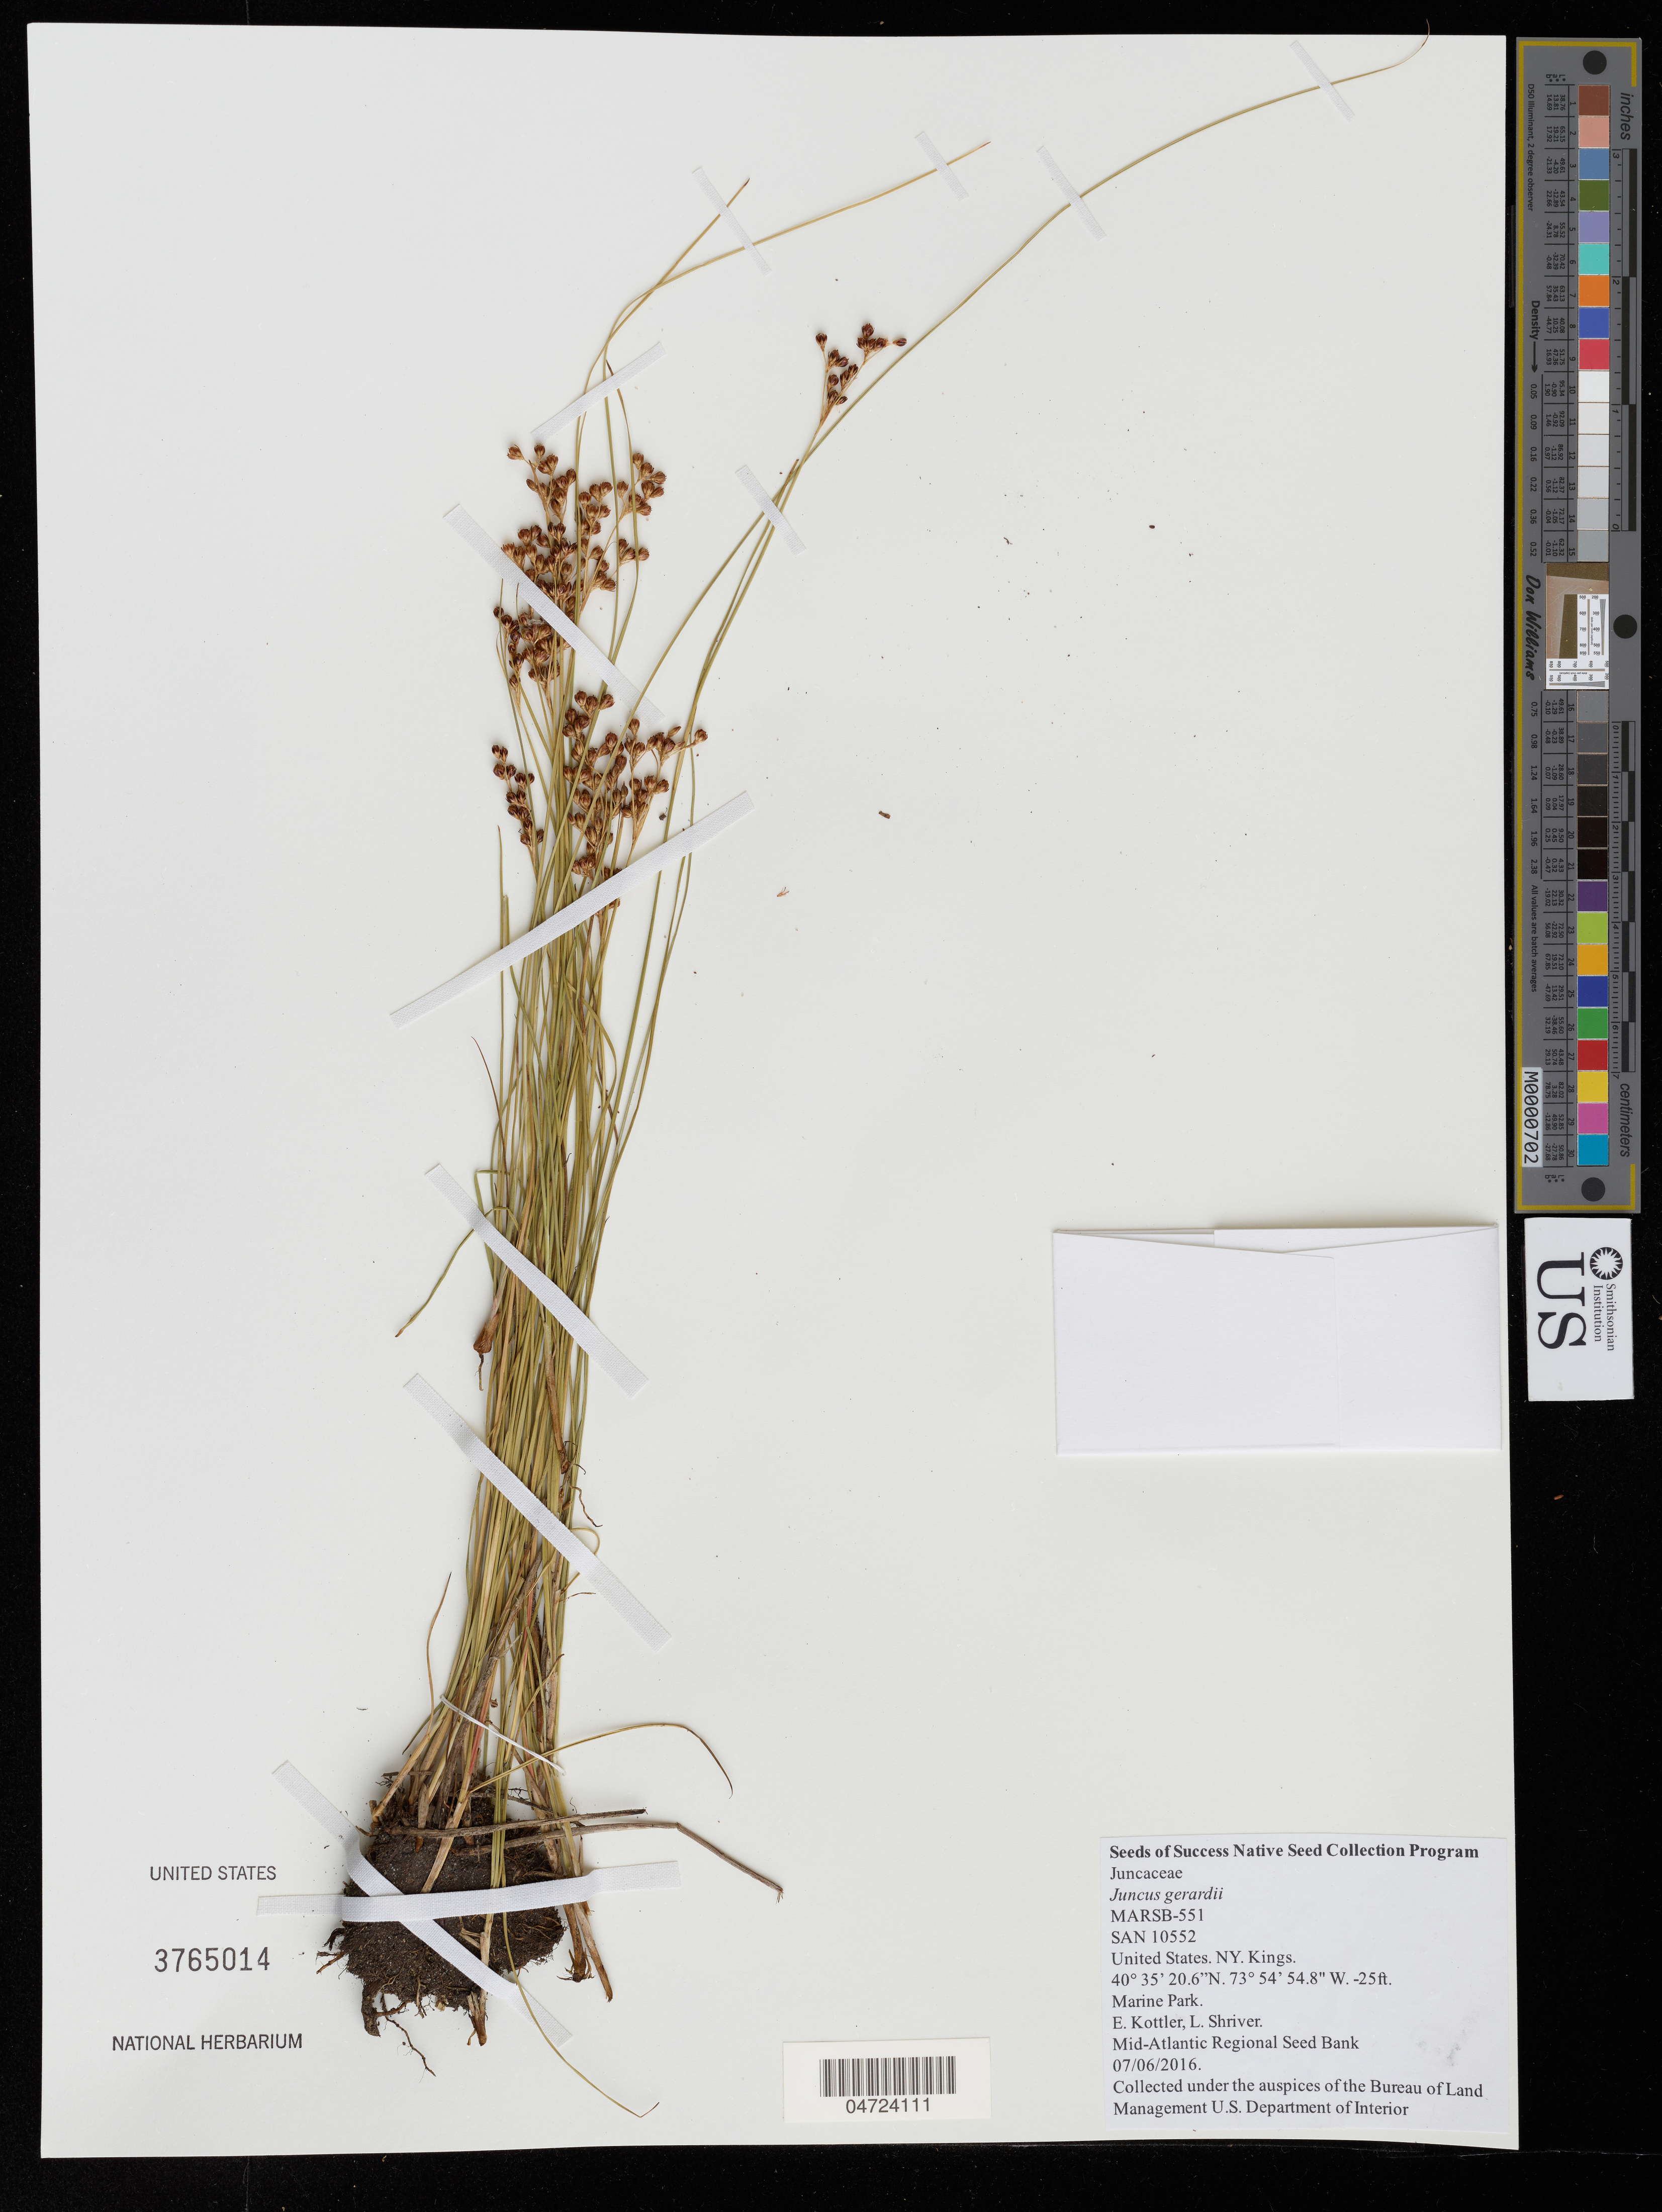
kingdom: Plantae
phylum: Tracheophyta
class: Liliopsida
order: Poales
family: Juncaceae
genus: Juncus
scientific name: Juncus gerardii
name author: Loisel.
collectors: E. Kottler & L. Shriver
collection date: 2016-07-06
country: United States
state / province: New York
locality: NY. Kings. Marine Park.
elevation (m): -8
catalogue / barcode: US 3765014